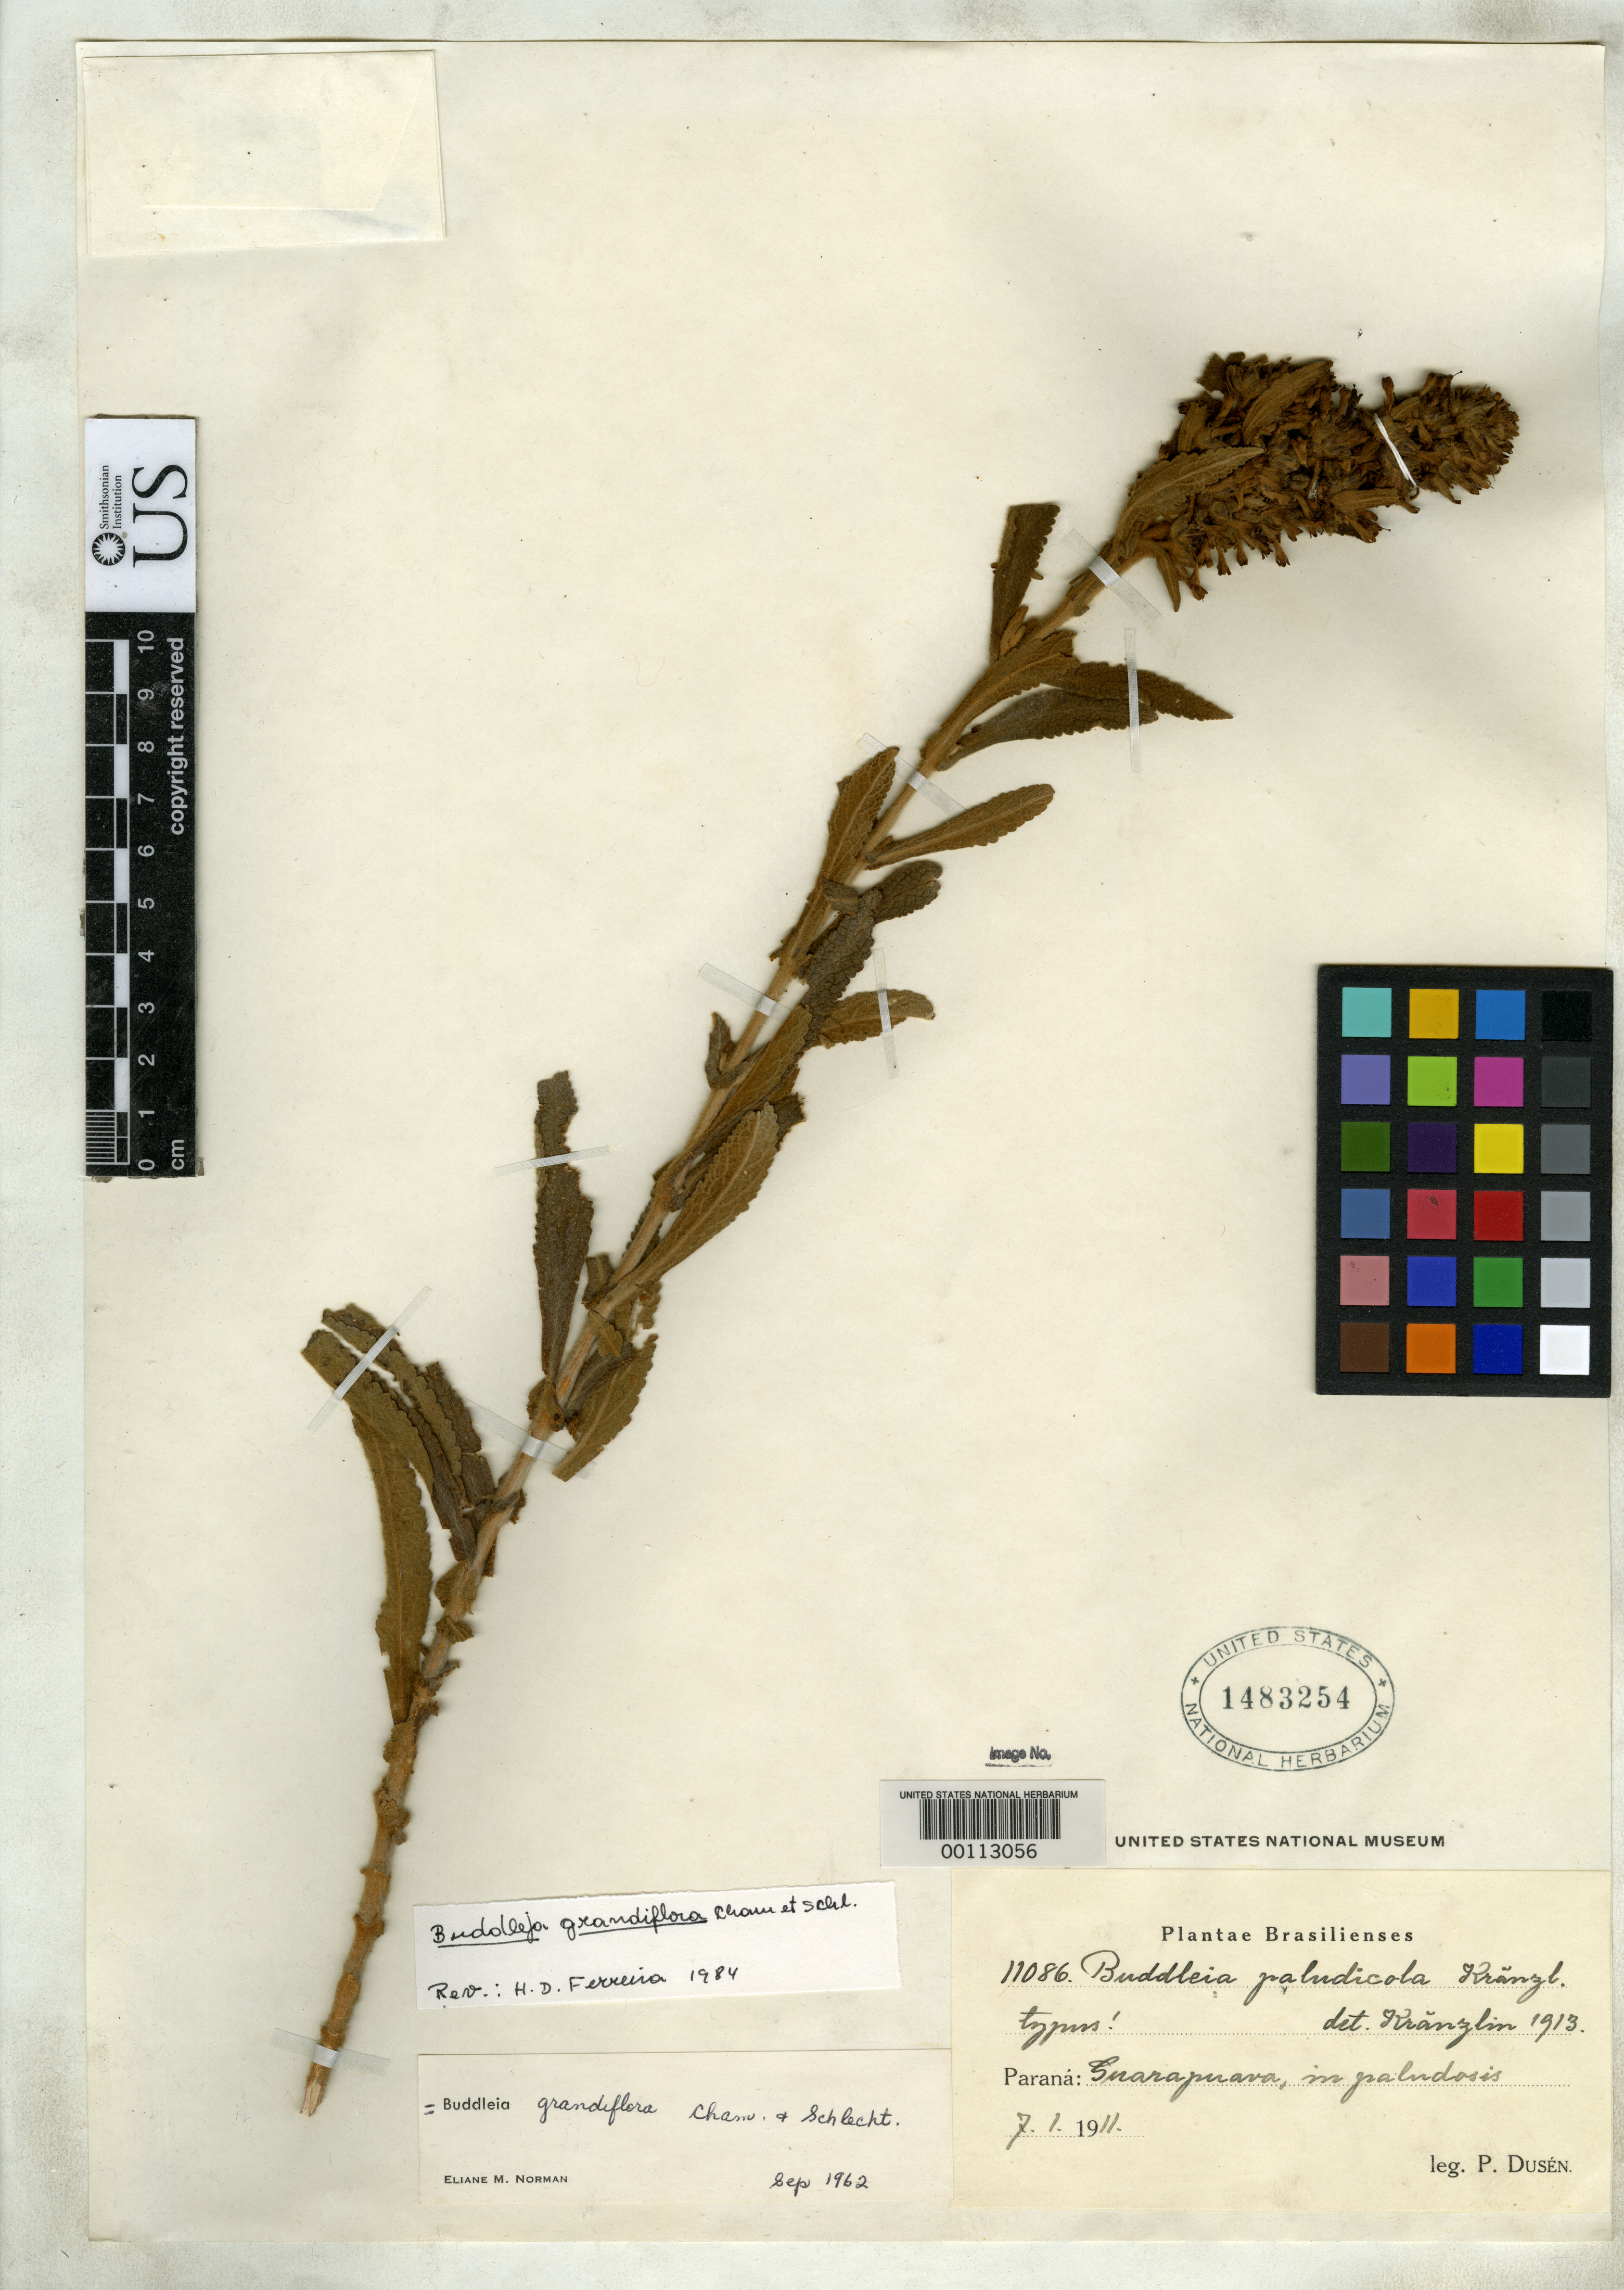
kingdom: Plantae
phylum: Tracheophyta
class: Magnoliopsida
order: Lamiales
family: Scrophulariaceae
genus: Buddleja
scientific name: Buddleja paludicola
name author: Kraenzl.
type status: Type Fragment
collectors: P. Dusén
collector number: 11086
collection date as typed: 07 Jan 1911 or 01 Jul 1911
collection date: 1911-01-07 or 1911-07-01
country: Brazil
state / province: Paraná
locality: Guarapuava.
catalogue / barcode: US 1483254